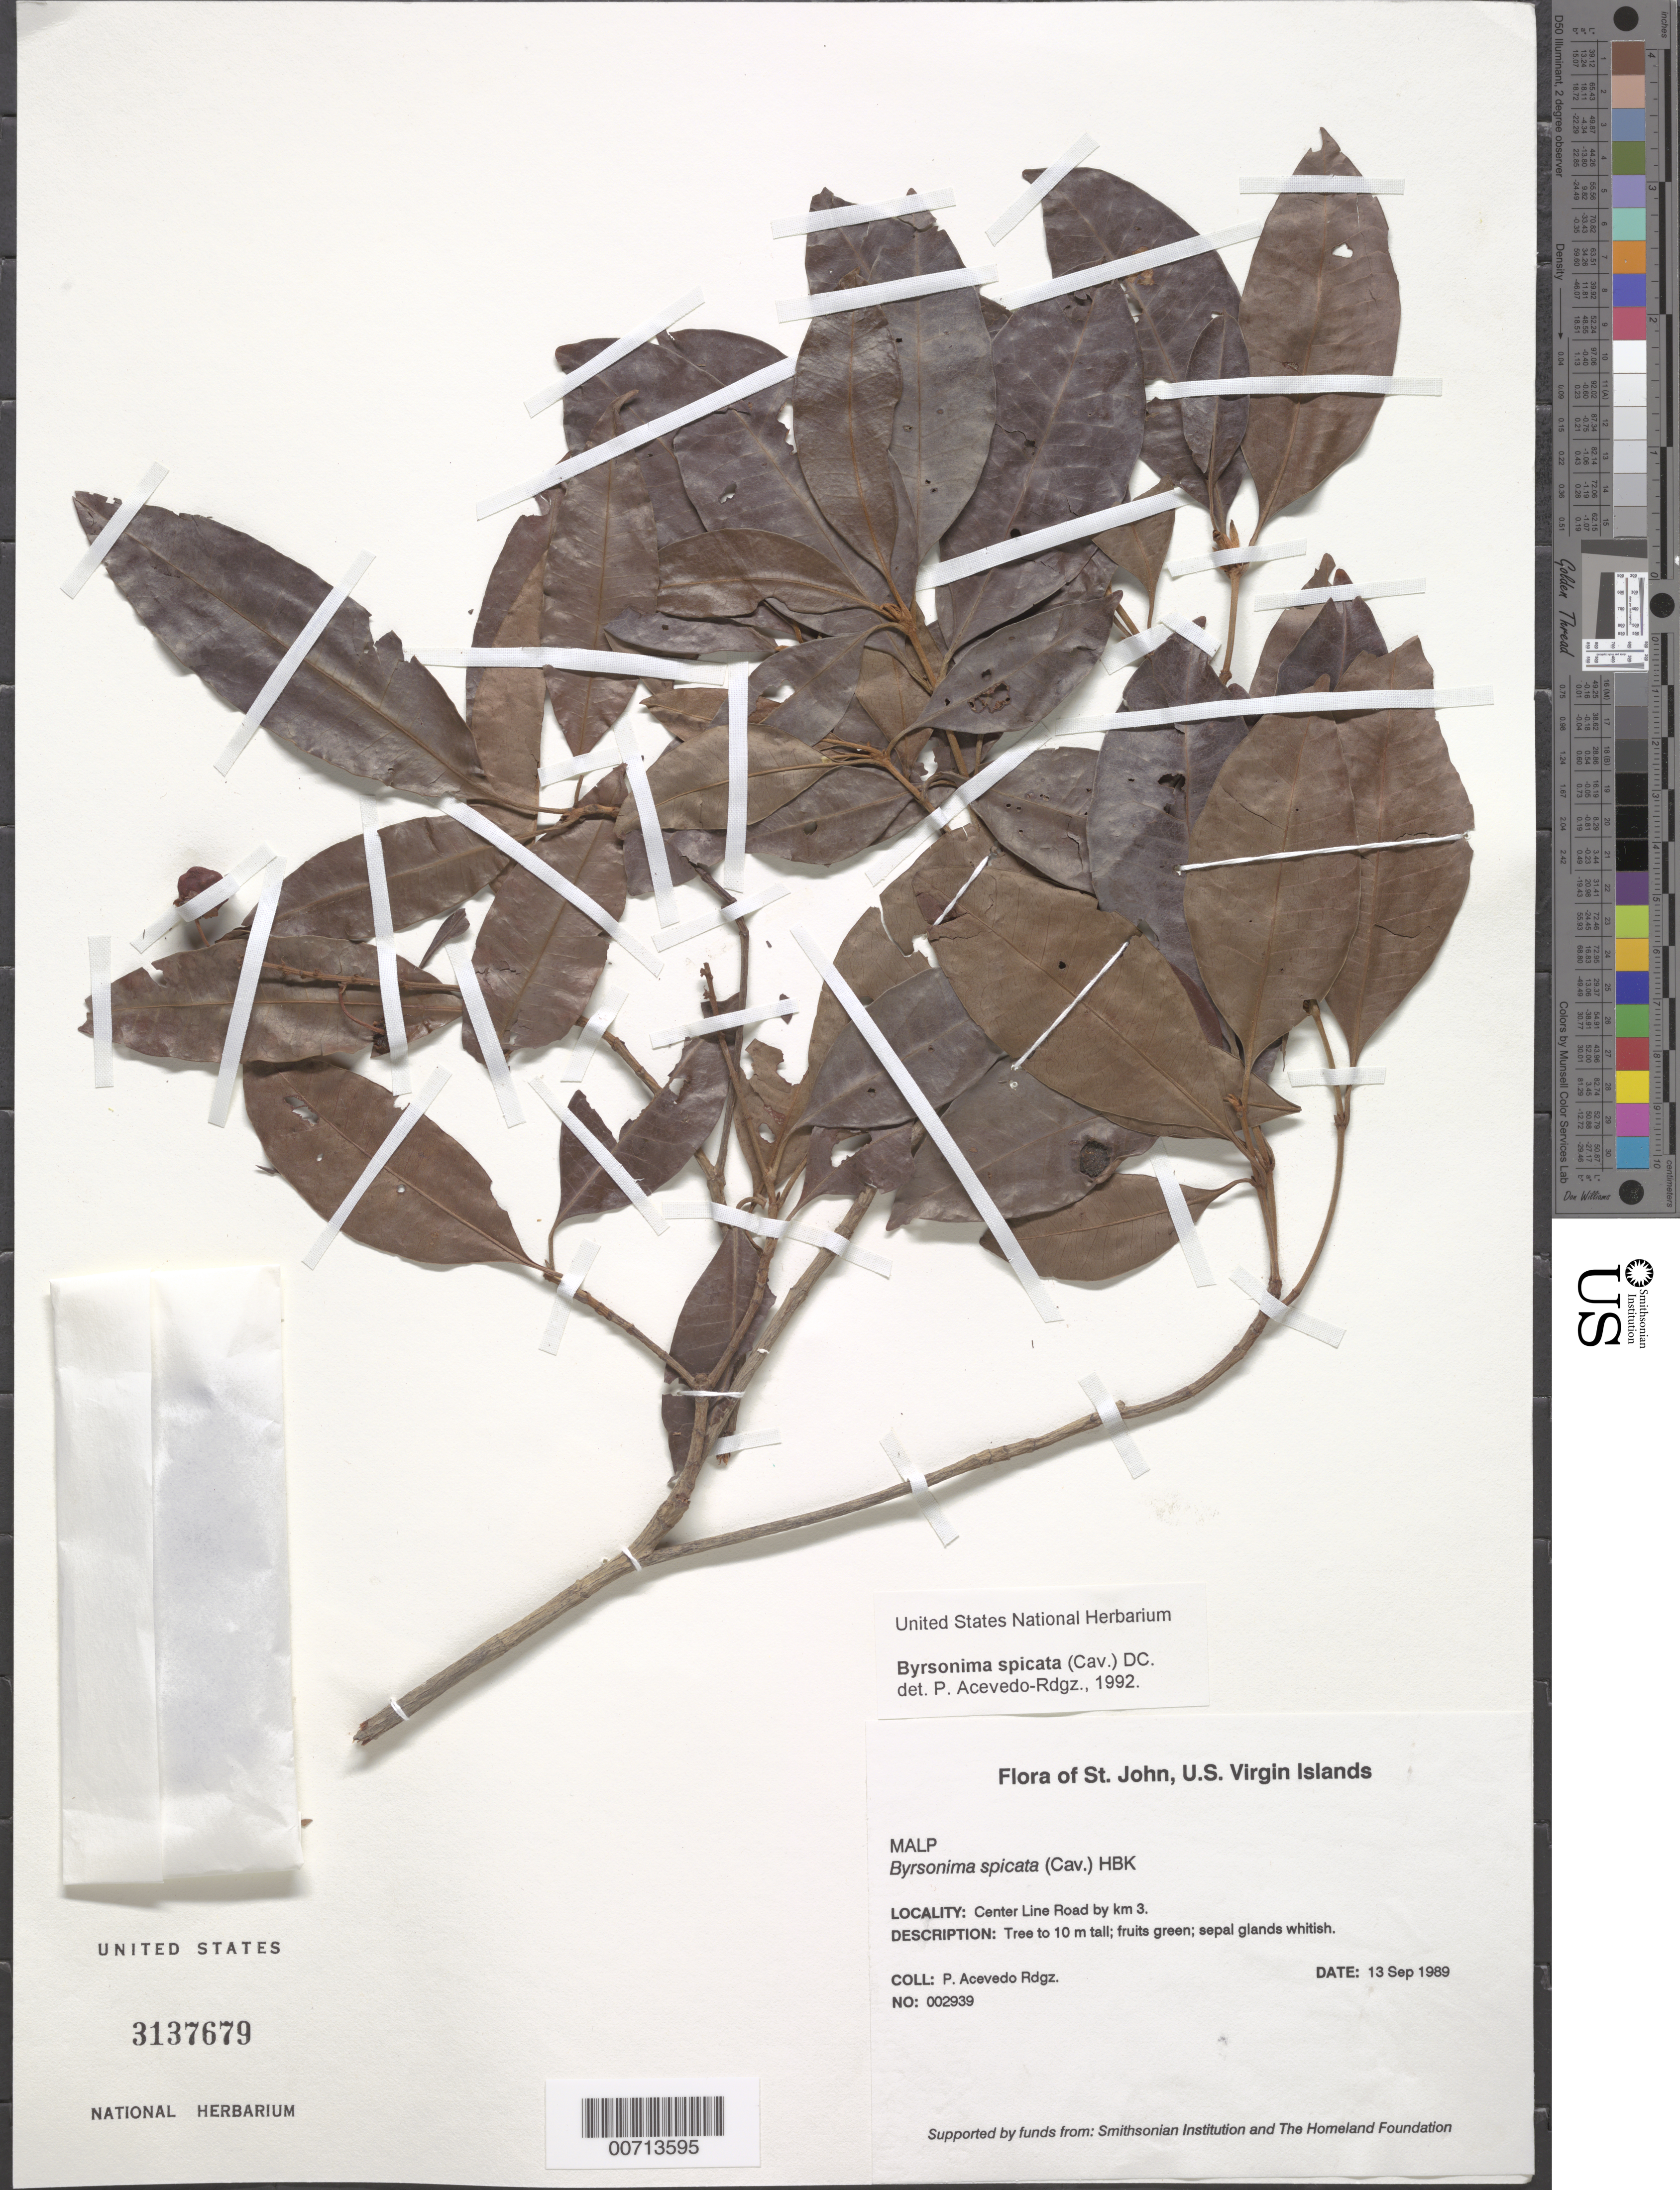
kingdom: Plantae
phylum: Tracheophyta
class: Magnoliopsida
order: Malpighiales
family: Malpighiaceae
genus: Byrsonima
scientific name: Byrsonima spicata (Cav.) DC.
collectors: P. Acevedo-Rodr., L. Colon & Bobbi Angell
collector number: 2939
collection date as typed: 13 Jul 1989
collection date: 1989-07-13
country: U.S. Virgin Islands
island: St. John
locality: Center Line Road by km 3.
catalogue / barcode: US 3137679